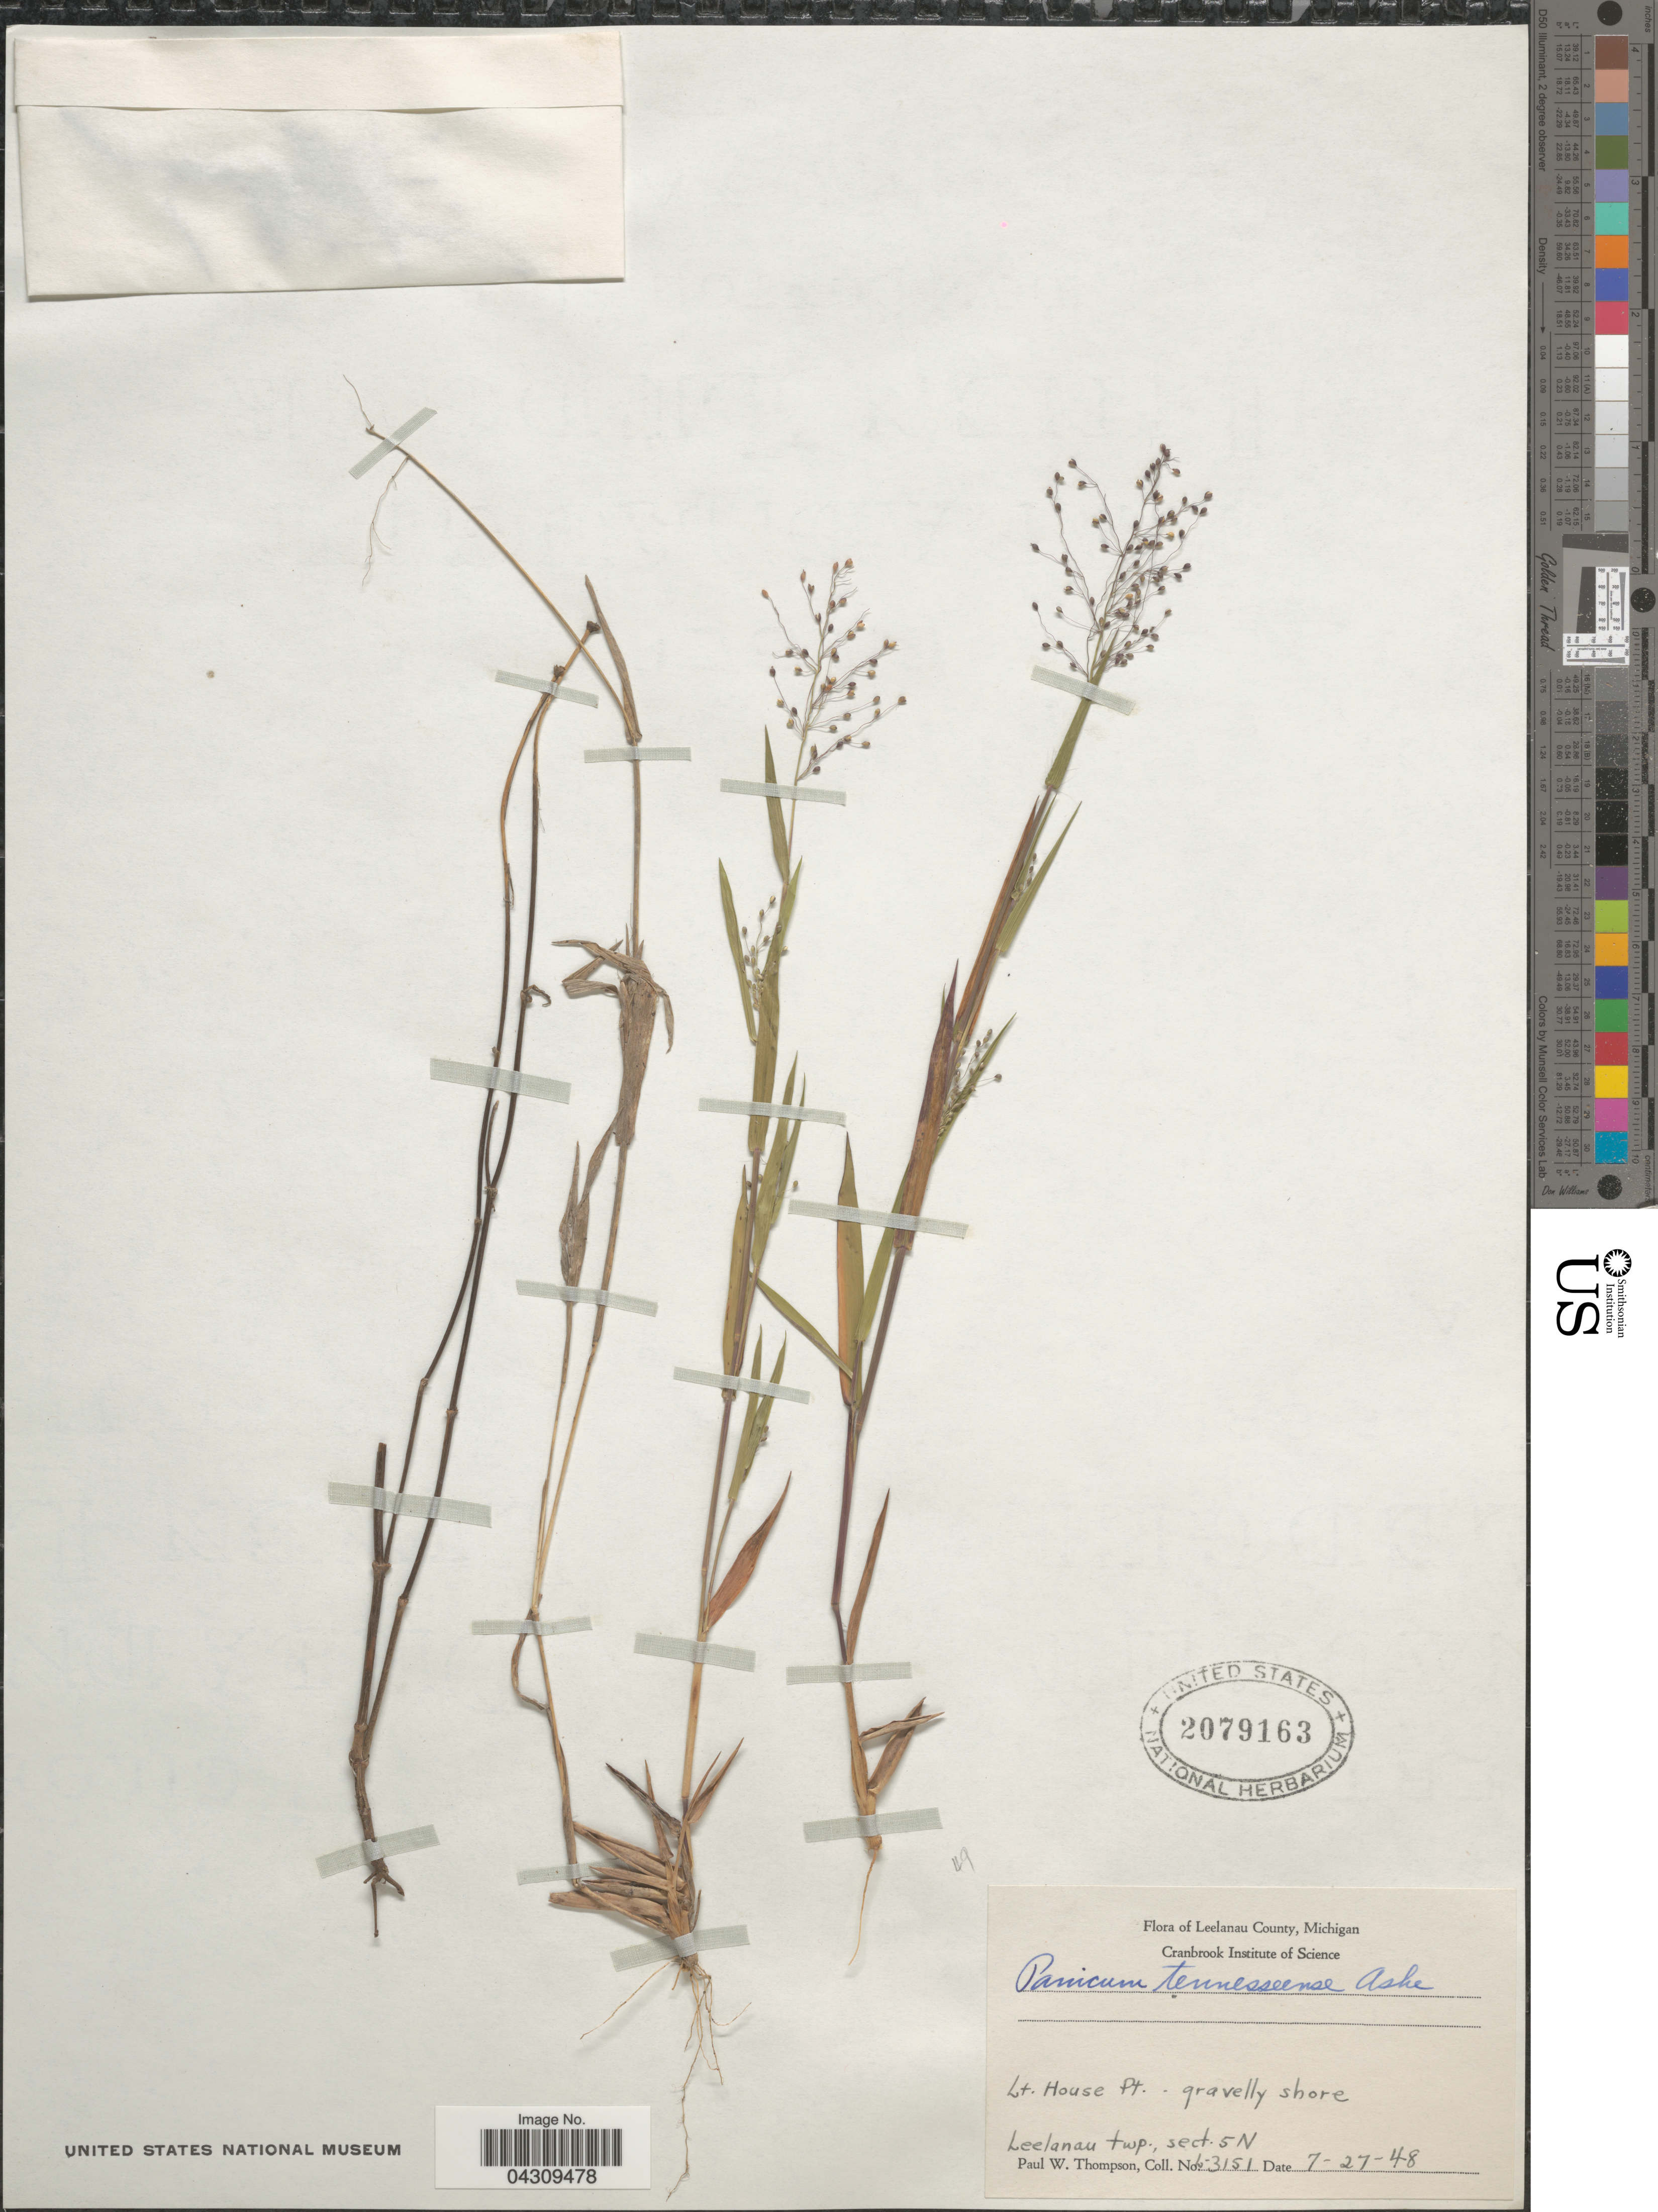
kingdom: Plantae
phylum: Tracheophyta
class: Liliopsida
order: Poales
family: Poaceae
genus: Dichanthelium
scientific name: Dichanthelium acuminatum var. acuminatum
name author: (Sw.) Gould & C.A. Clark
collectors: P. Thompson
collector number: L-3151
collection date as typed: Transcribed d/m/y: 27/7/48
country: United States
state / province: Michigan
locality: Leelanau County. Lt. House Pt. Gravelly slope. Leelanau twp., sect. 5N.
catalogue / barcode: US 2079163